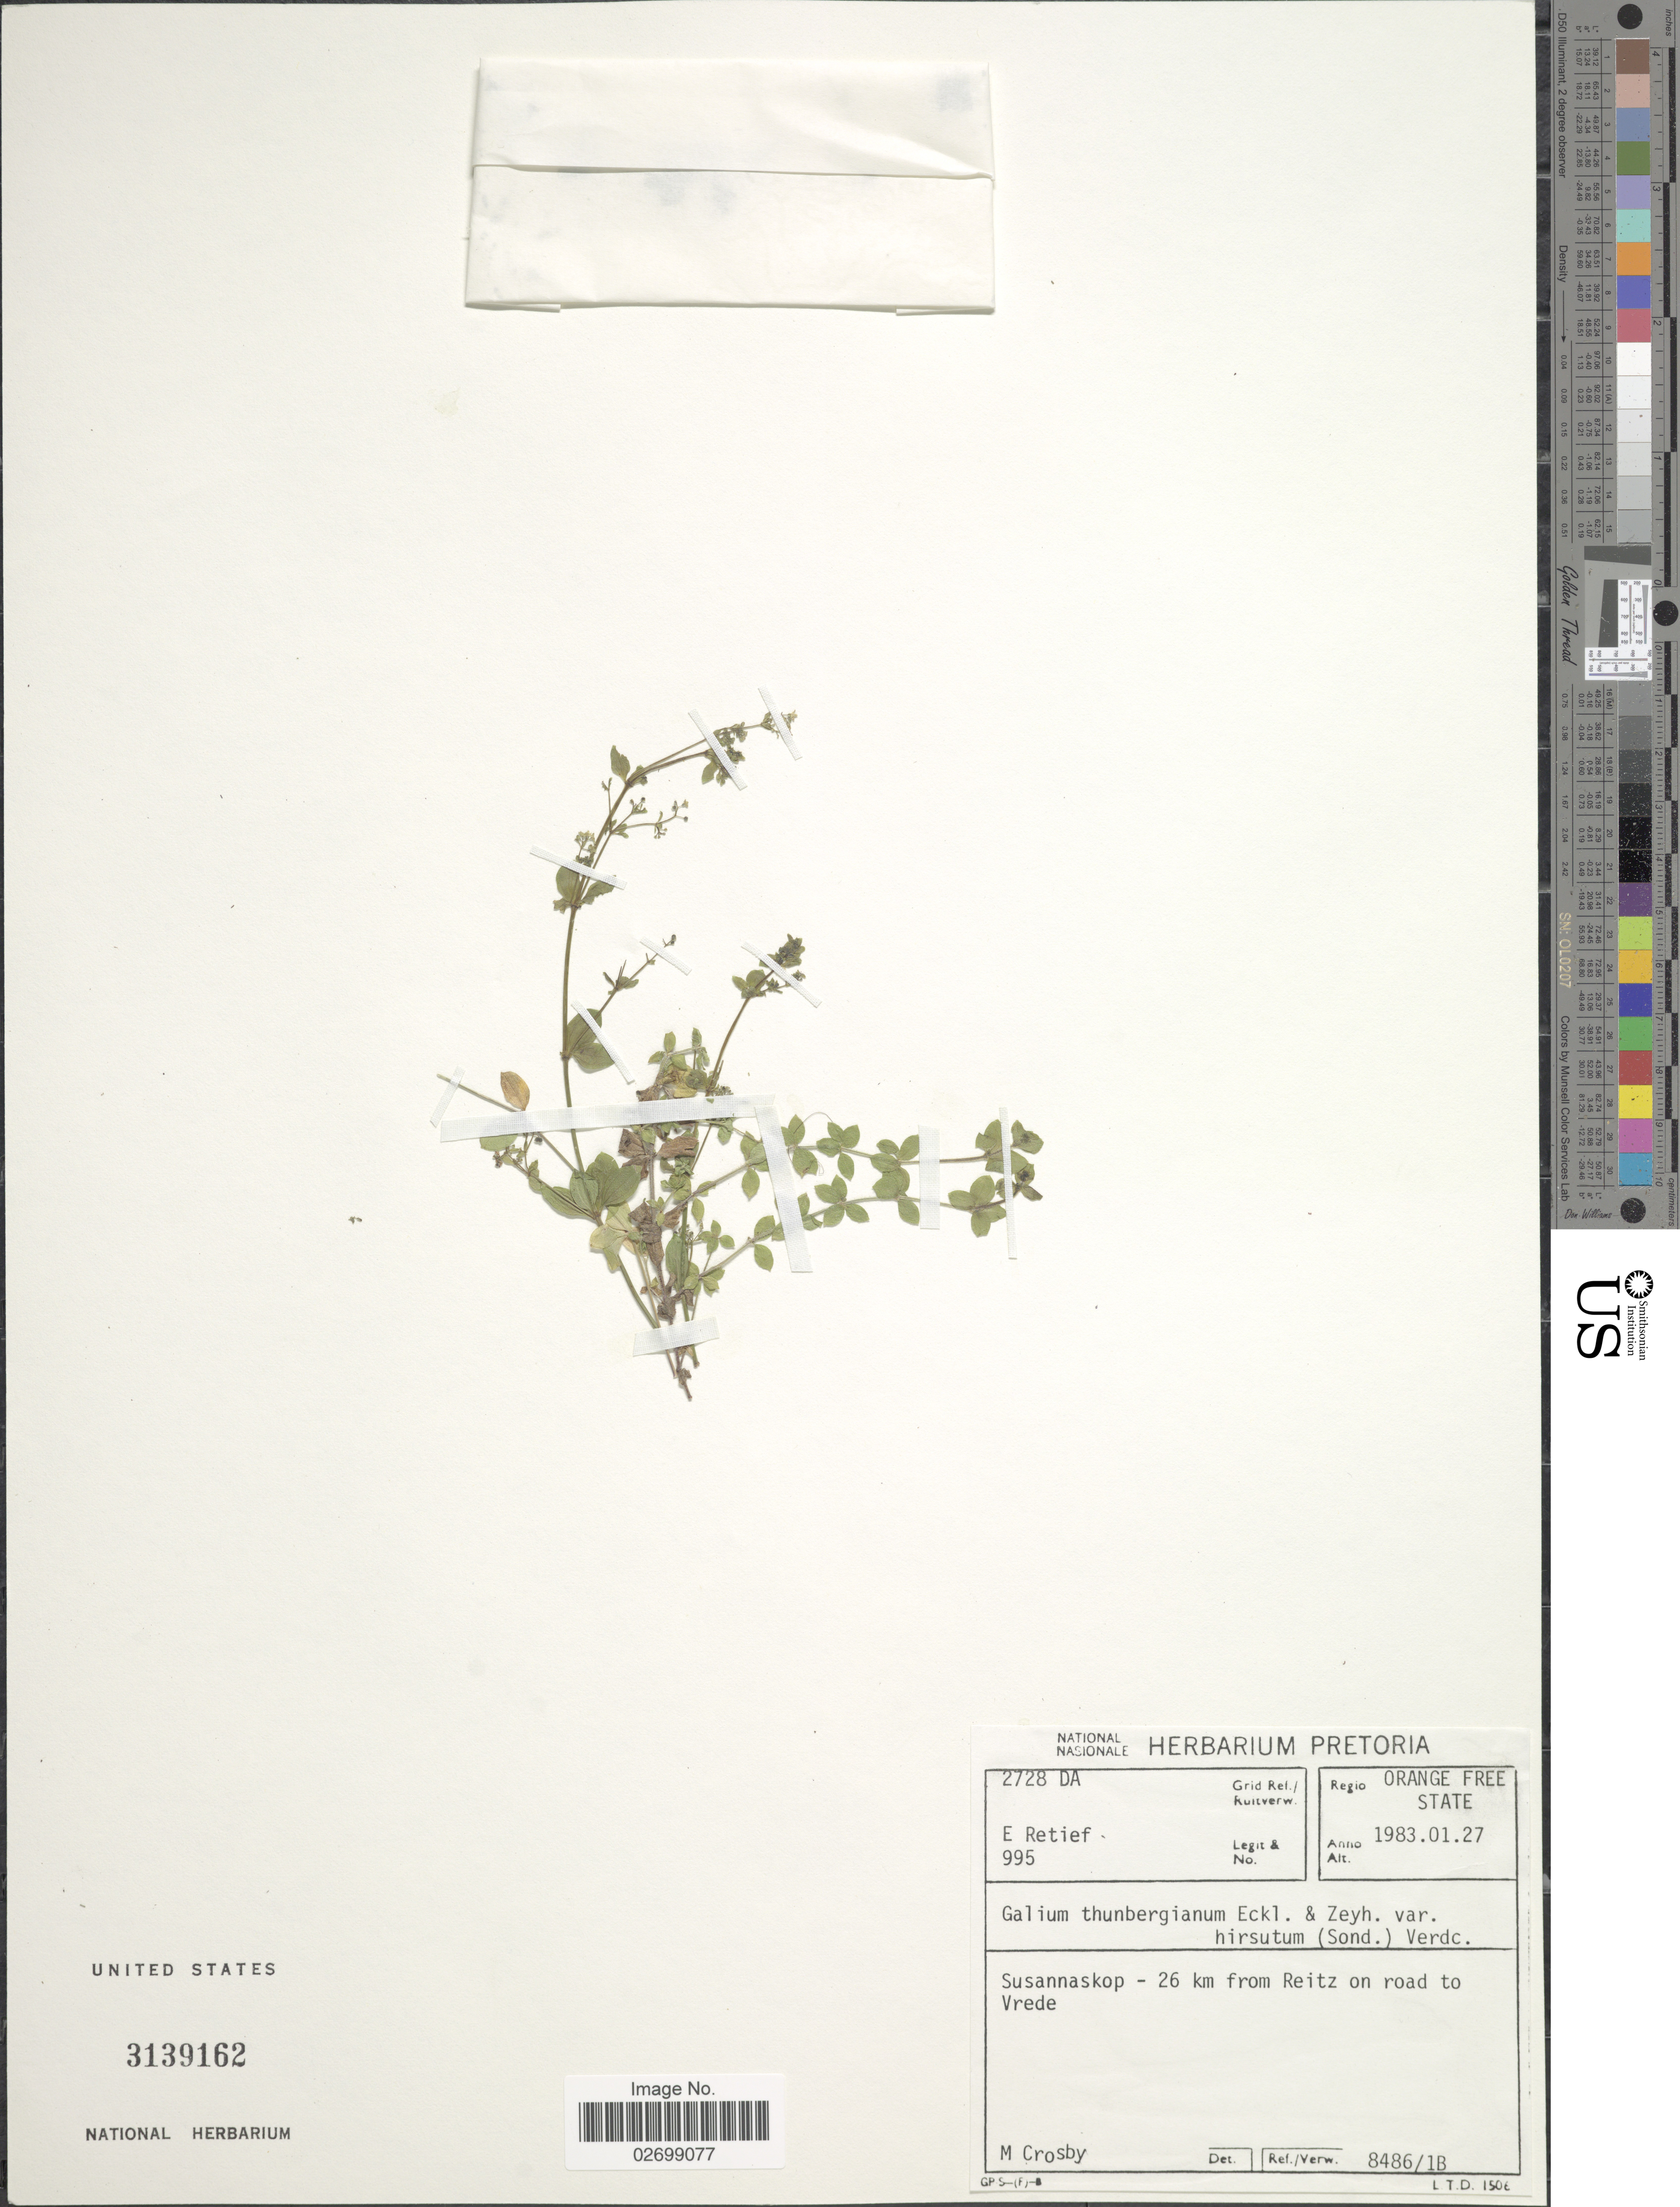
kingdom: Plantae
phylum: Tracheophyta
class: Magnoliopsida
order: Gentianales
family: Rubiaceae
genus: Galium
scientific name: Galium thunbergianum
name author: Eckl. & Zeyh.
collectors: E. Retief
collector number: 995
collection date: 1983-01-27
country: South Africa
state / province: Free State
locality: Regio Orange Free State, Susannaskop-26 km from Reitz on road to Vrede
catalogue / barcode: US 3139162